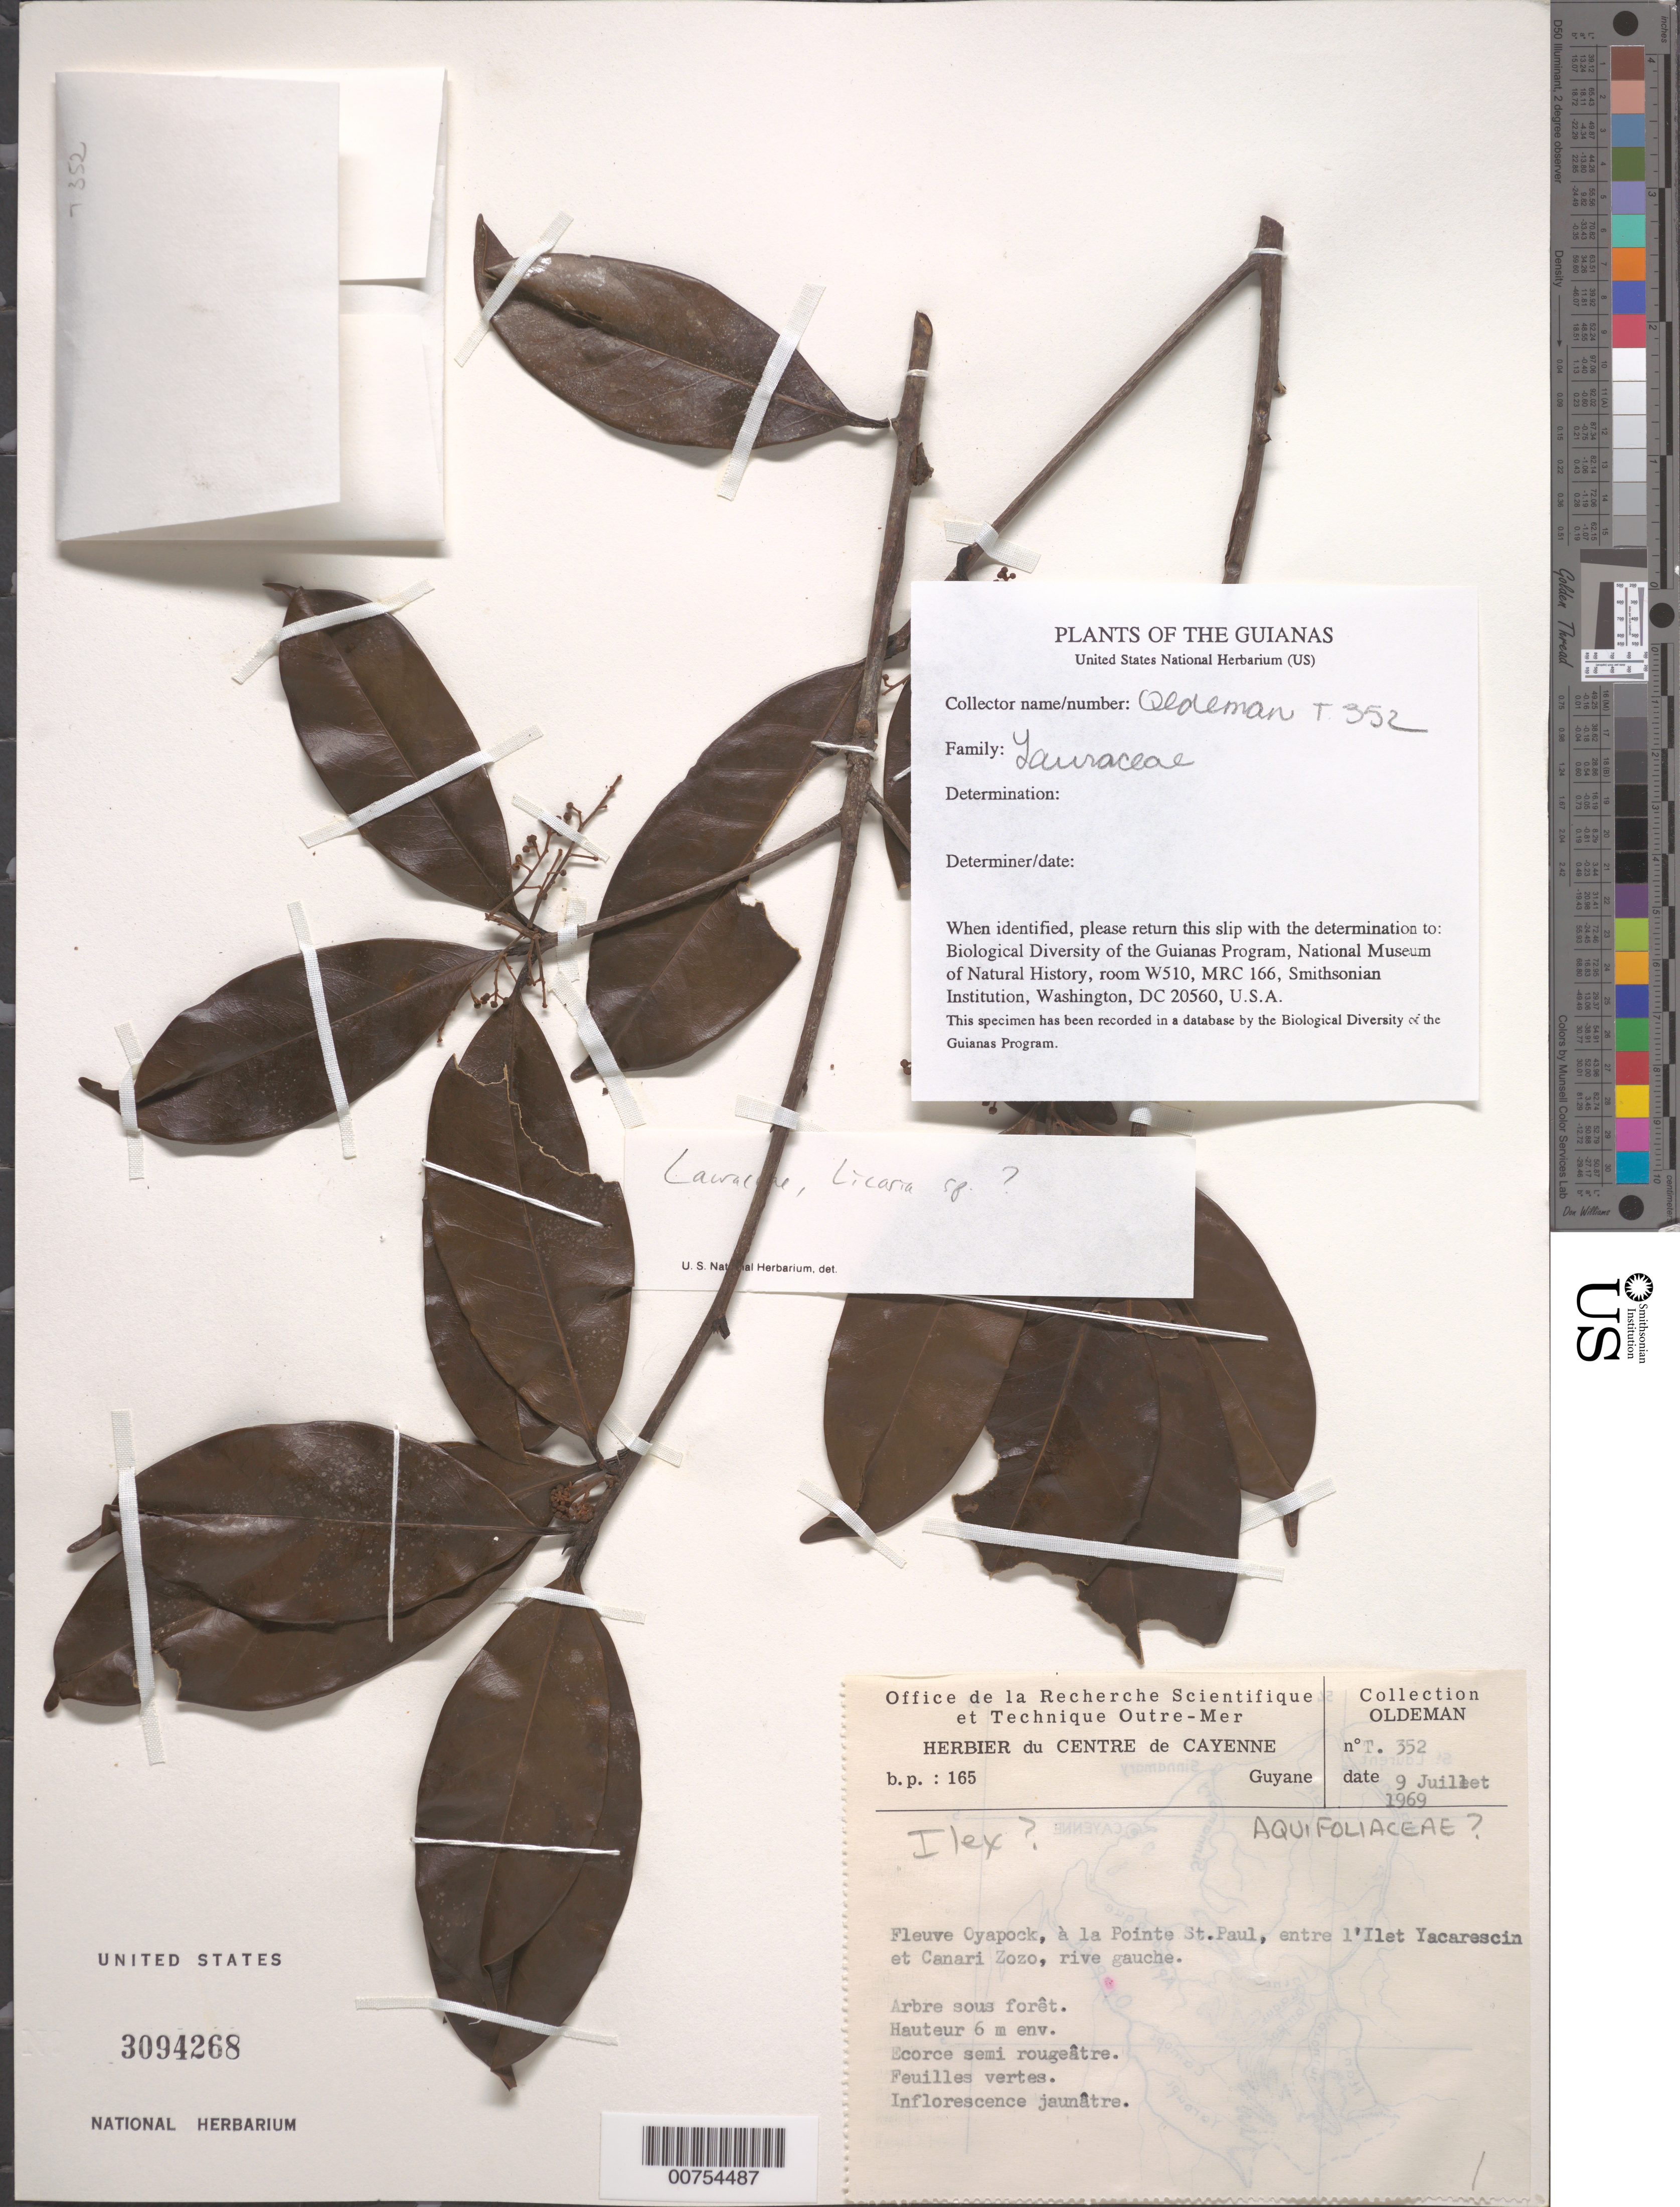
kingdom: Plantae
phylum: Tracheophyta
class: Magnoliopsida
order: Laurales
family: Lauraceae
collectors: R. Oldeman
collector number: T 352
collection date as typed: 9-Jul-69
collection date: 1969-07-09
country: French Guiana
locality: Fleuve Oyapock, à la Pointe St. Paul, entre l'Ilet Yacarescin & Canari Zozo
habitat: Forest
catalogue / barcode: US 3094268